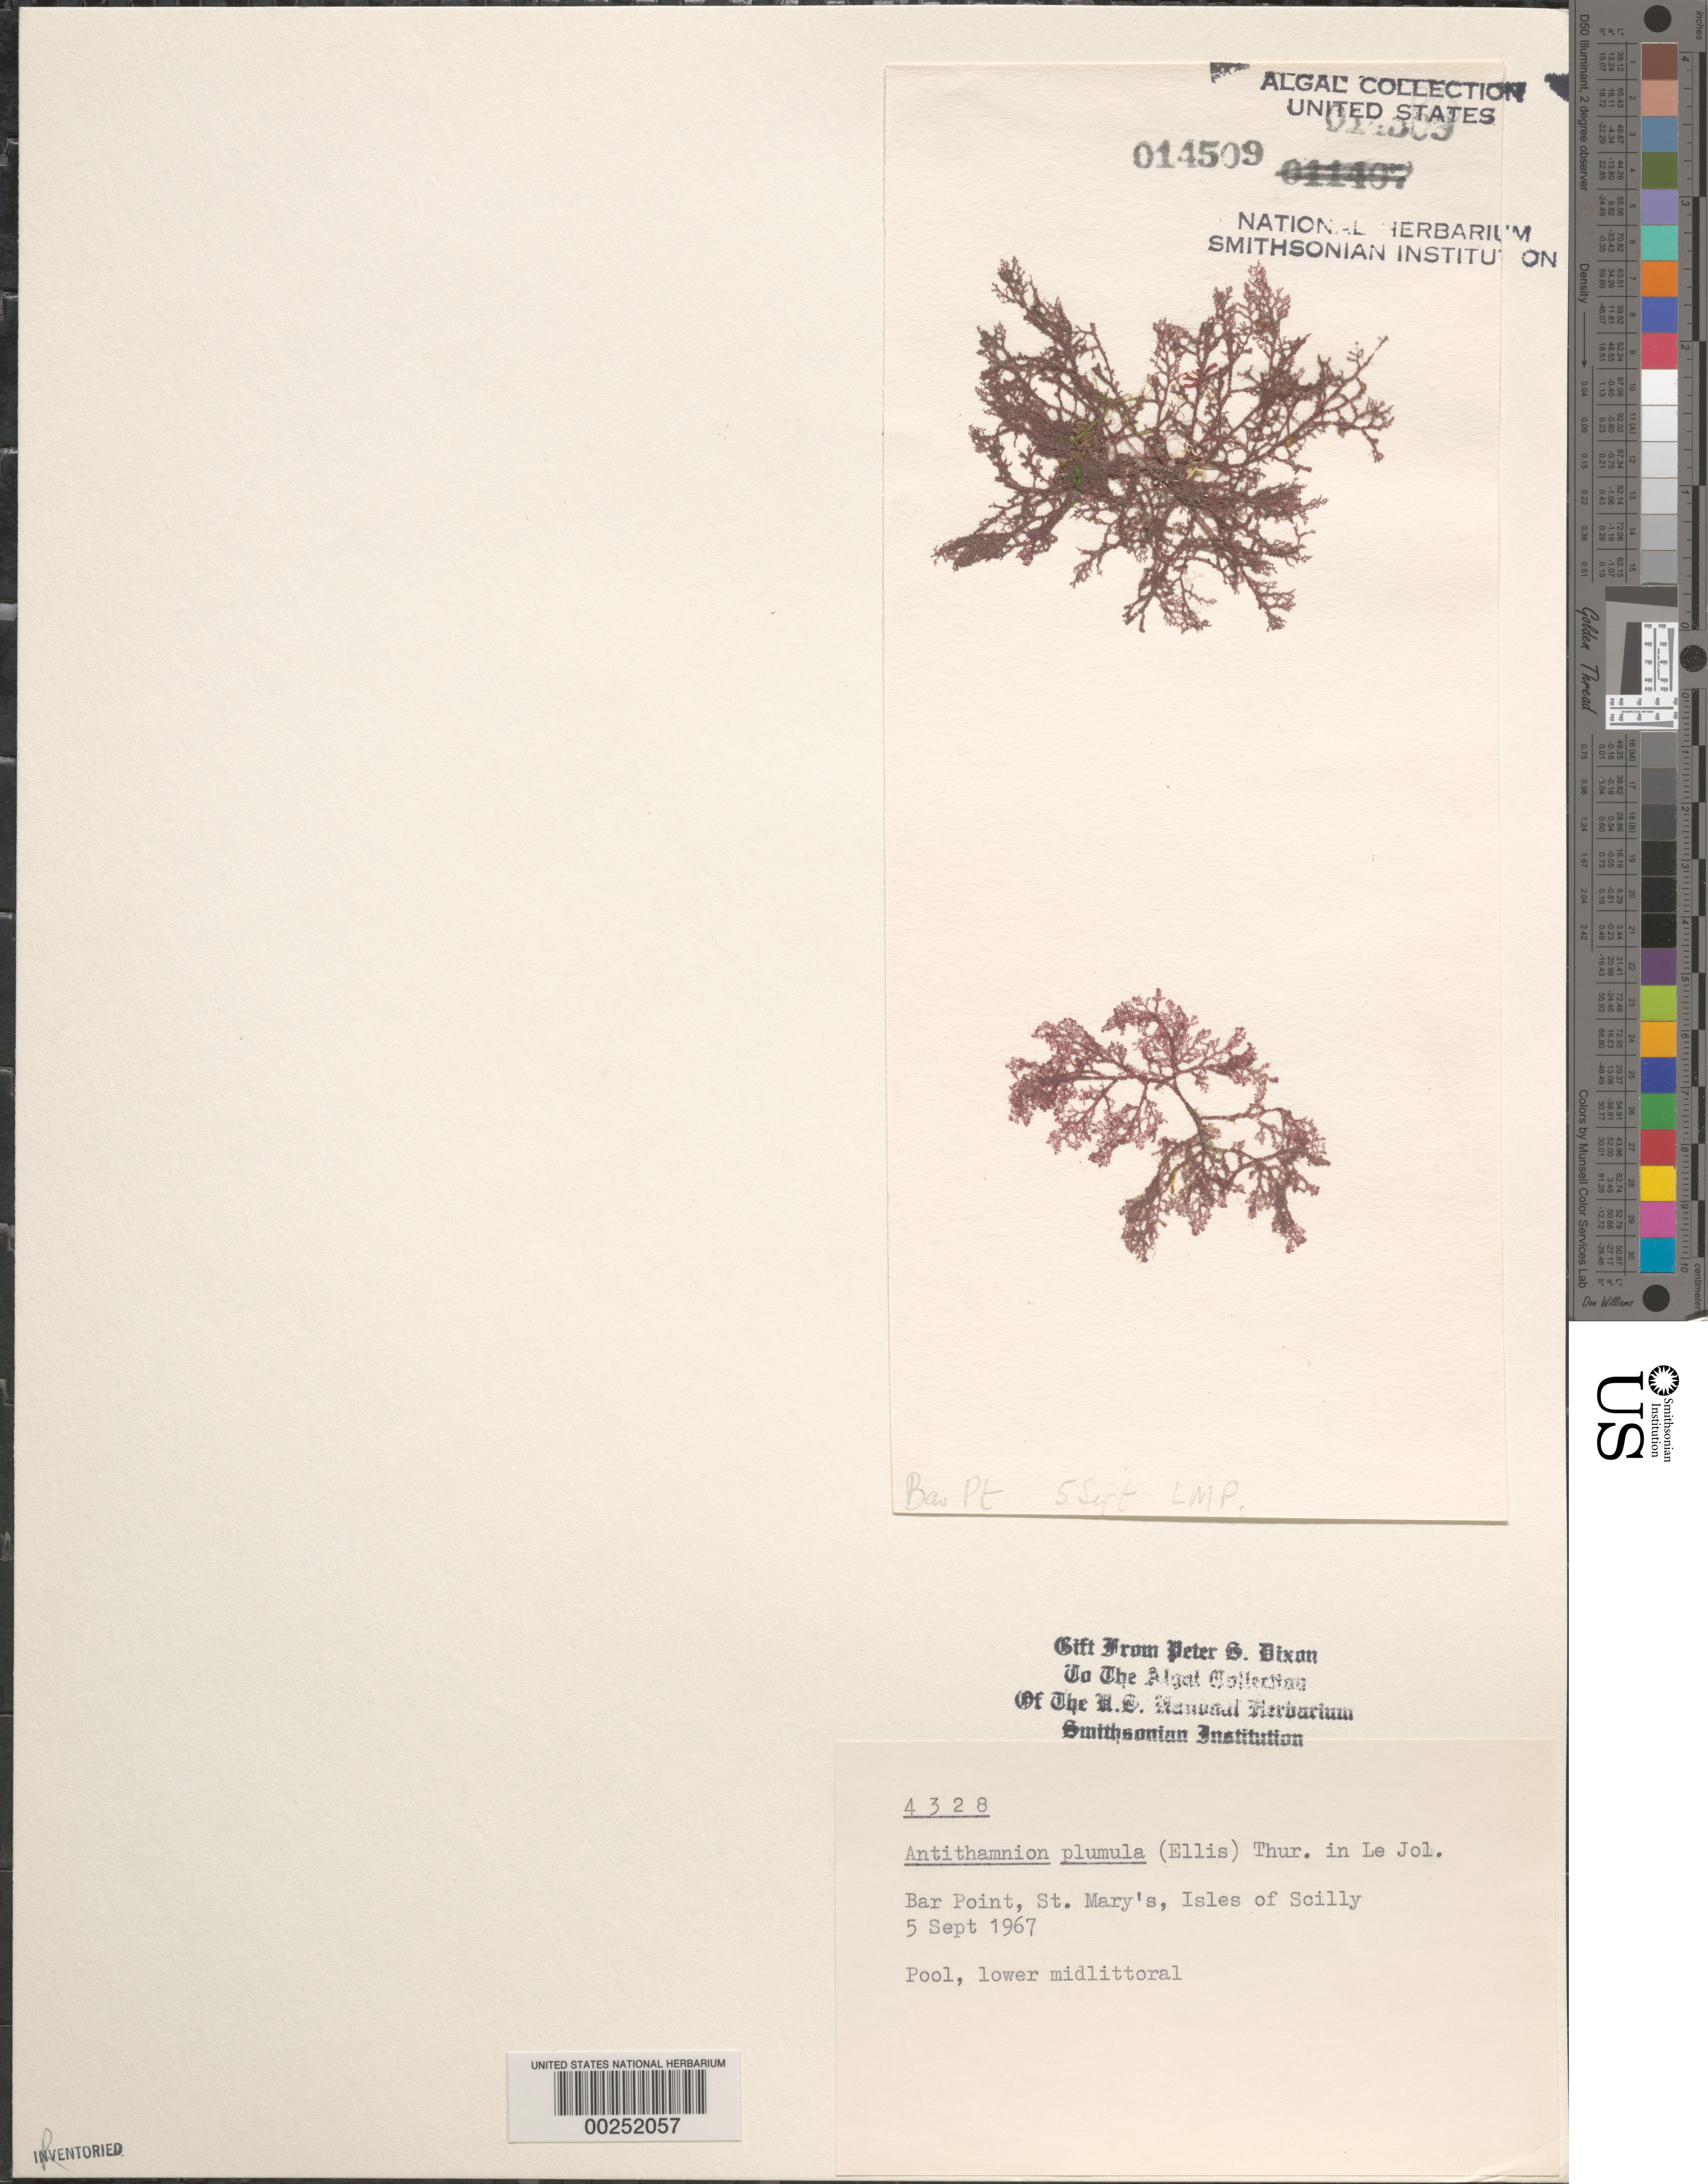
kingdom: Plantae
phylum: Rhodophyta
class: Florideophyceae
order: Ceramiales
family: Ceramiaceae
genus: Pterothamnion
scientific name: Pterothamnion plumula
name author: (J. Ellis) Näg.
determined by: Algae name updating Project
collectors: P. S. Dixon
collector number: PSD 4328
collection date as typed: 05 Sep 1967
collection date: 1967-09-05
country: United Kingdom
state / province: England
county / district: Council of the Isles of Scilly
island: St. Mary's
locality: Bar Point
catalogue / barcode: US 14509